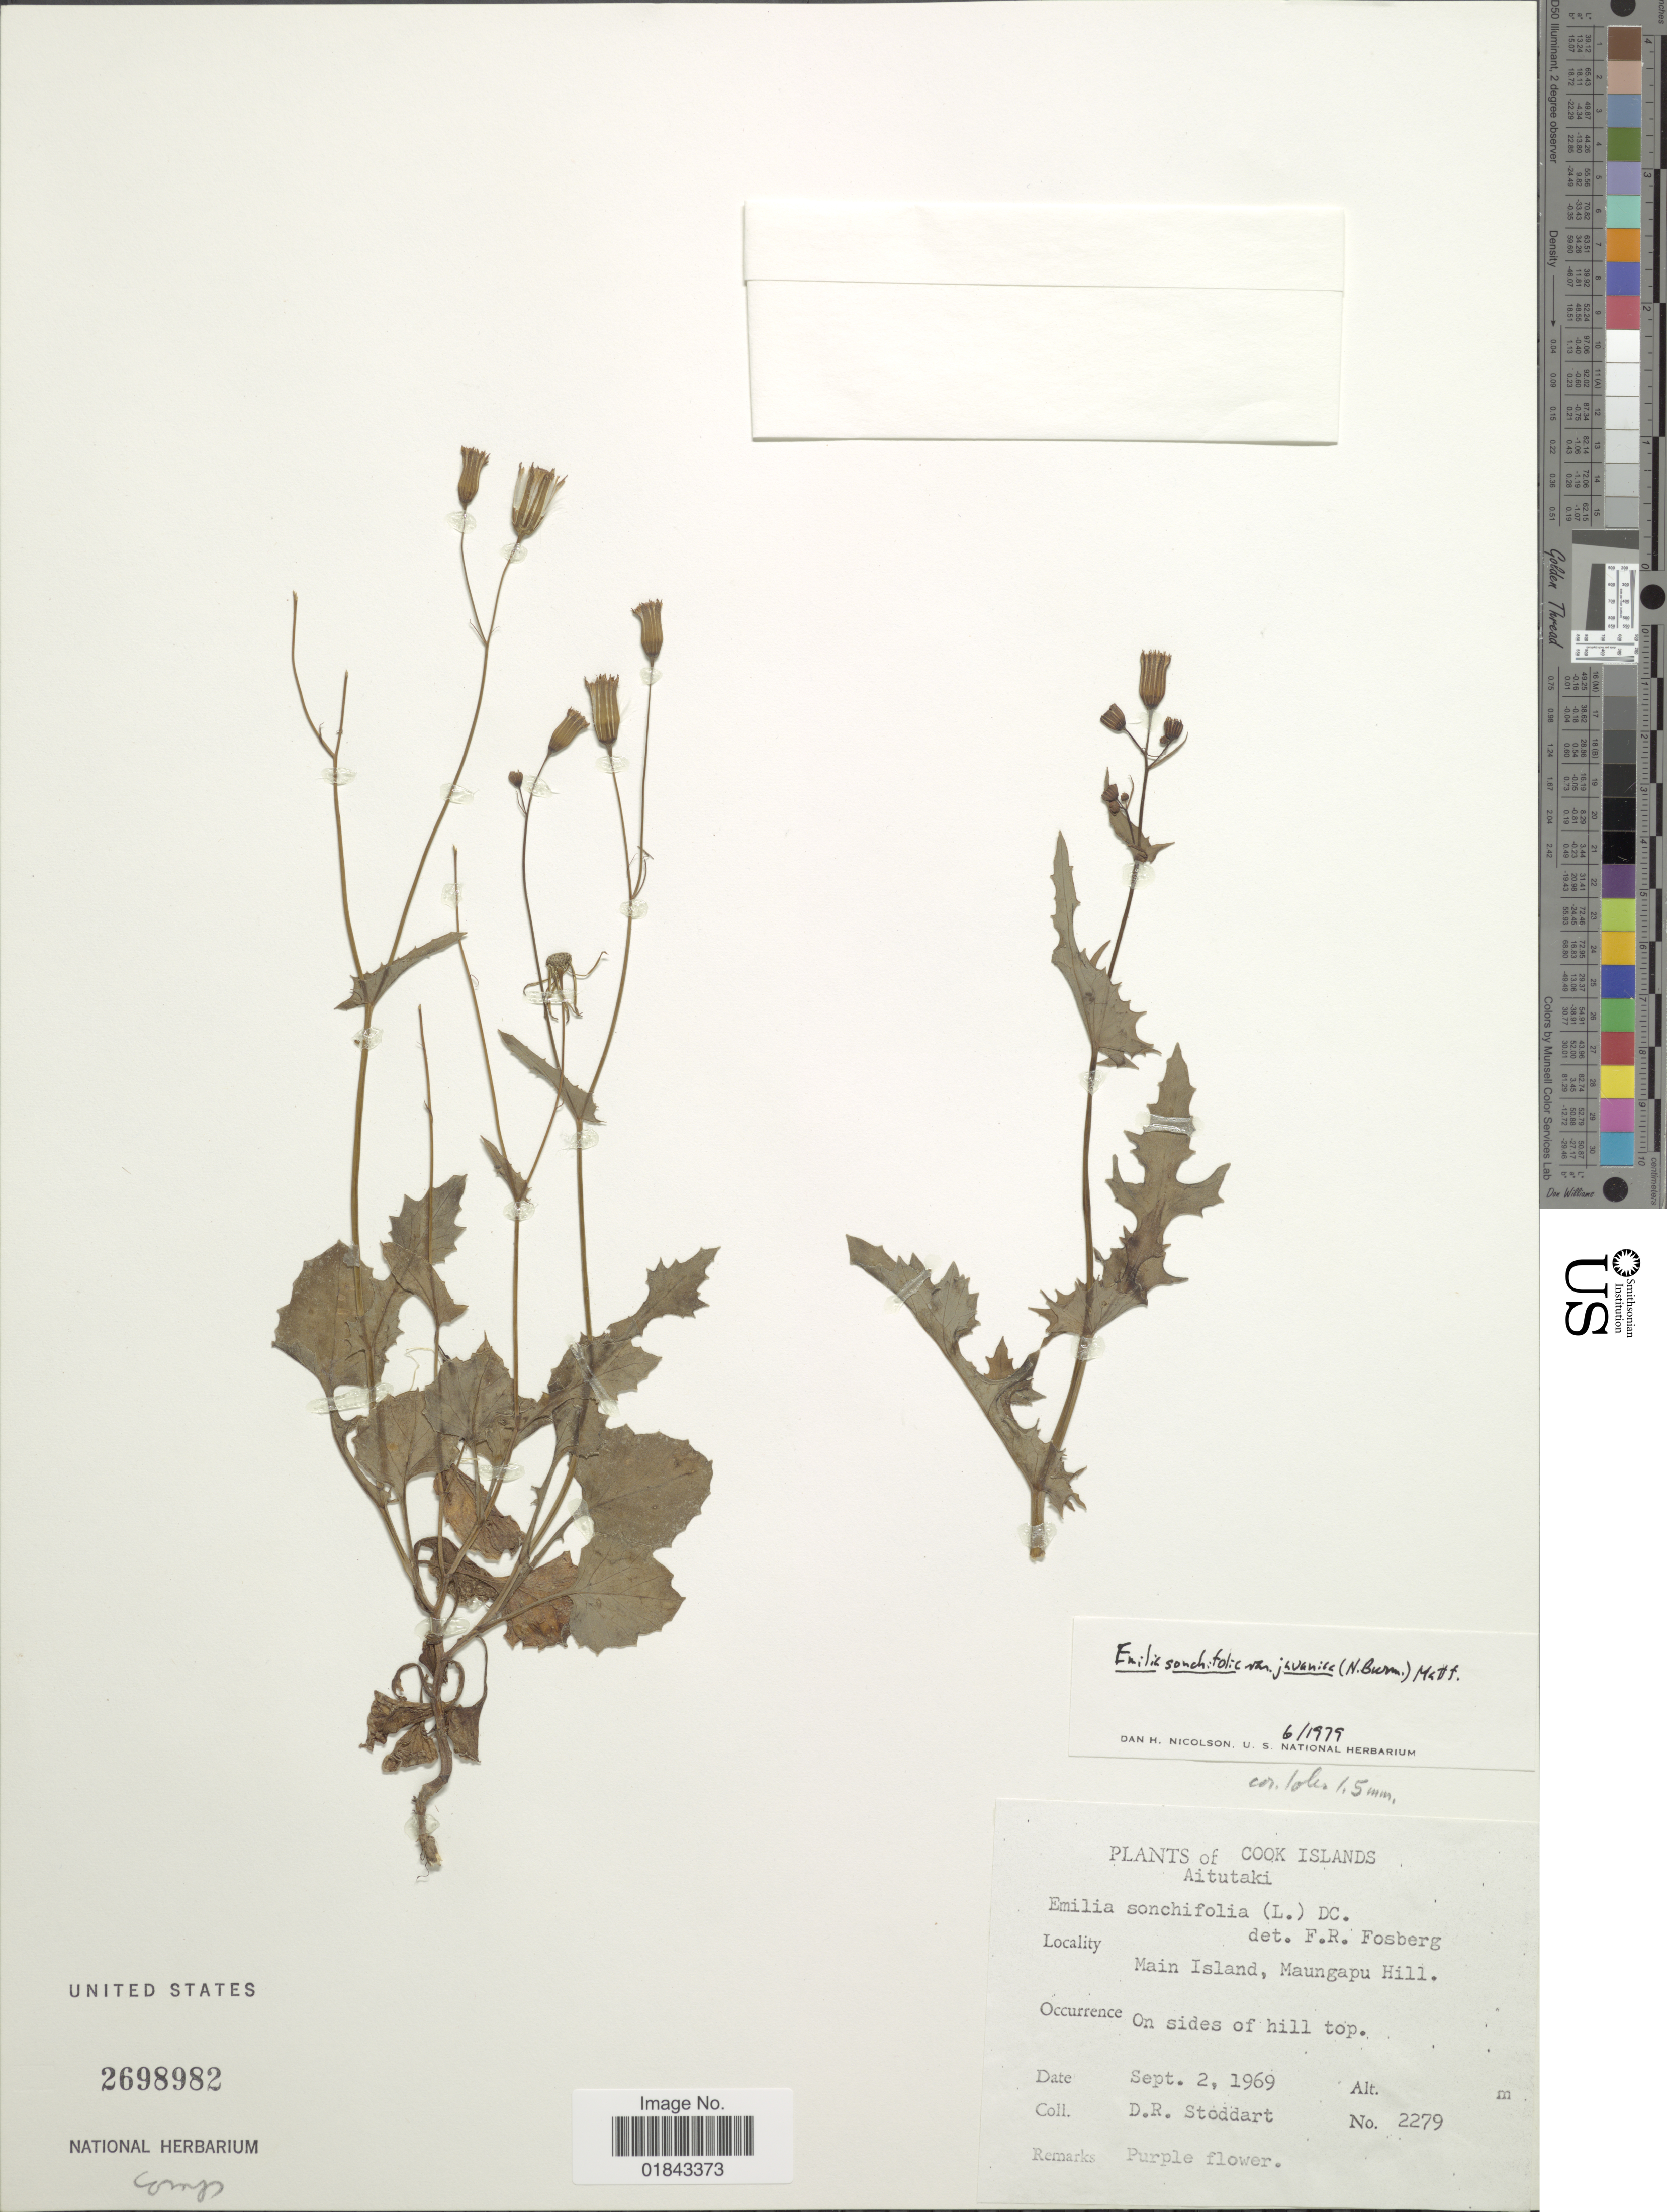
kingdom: Plantae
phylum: Tracheophyta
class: Magnoliopsida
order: Asterales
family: Asteraceae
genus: Emilia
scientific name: Emilia sonchifolia var. javanica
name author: (Burm. f.) Mattf.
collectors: D. R. Stoddart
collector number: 2279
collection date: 1969-09-02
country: Cook Islands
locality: Aitutaki, Main Island, Maungapu Hill, on sides of hill top.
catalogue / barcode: US 2698982